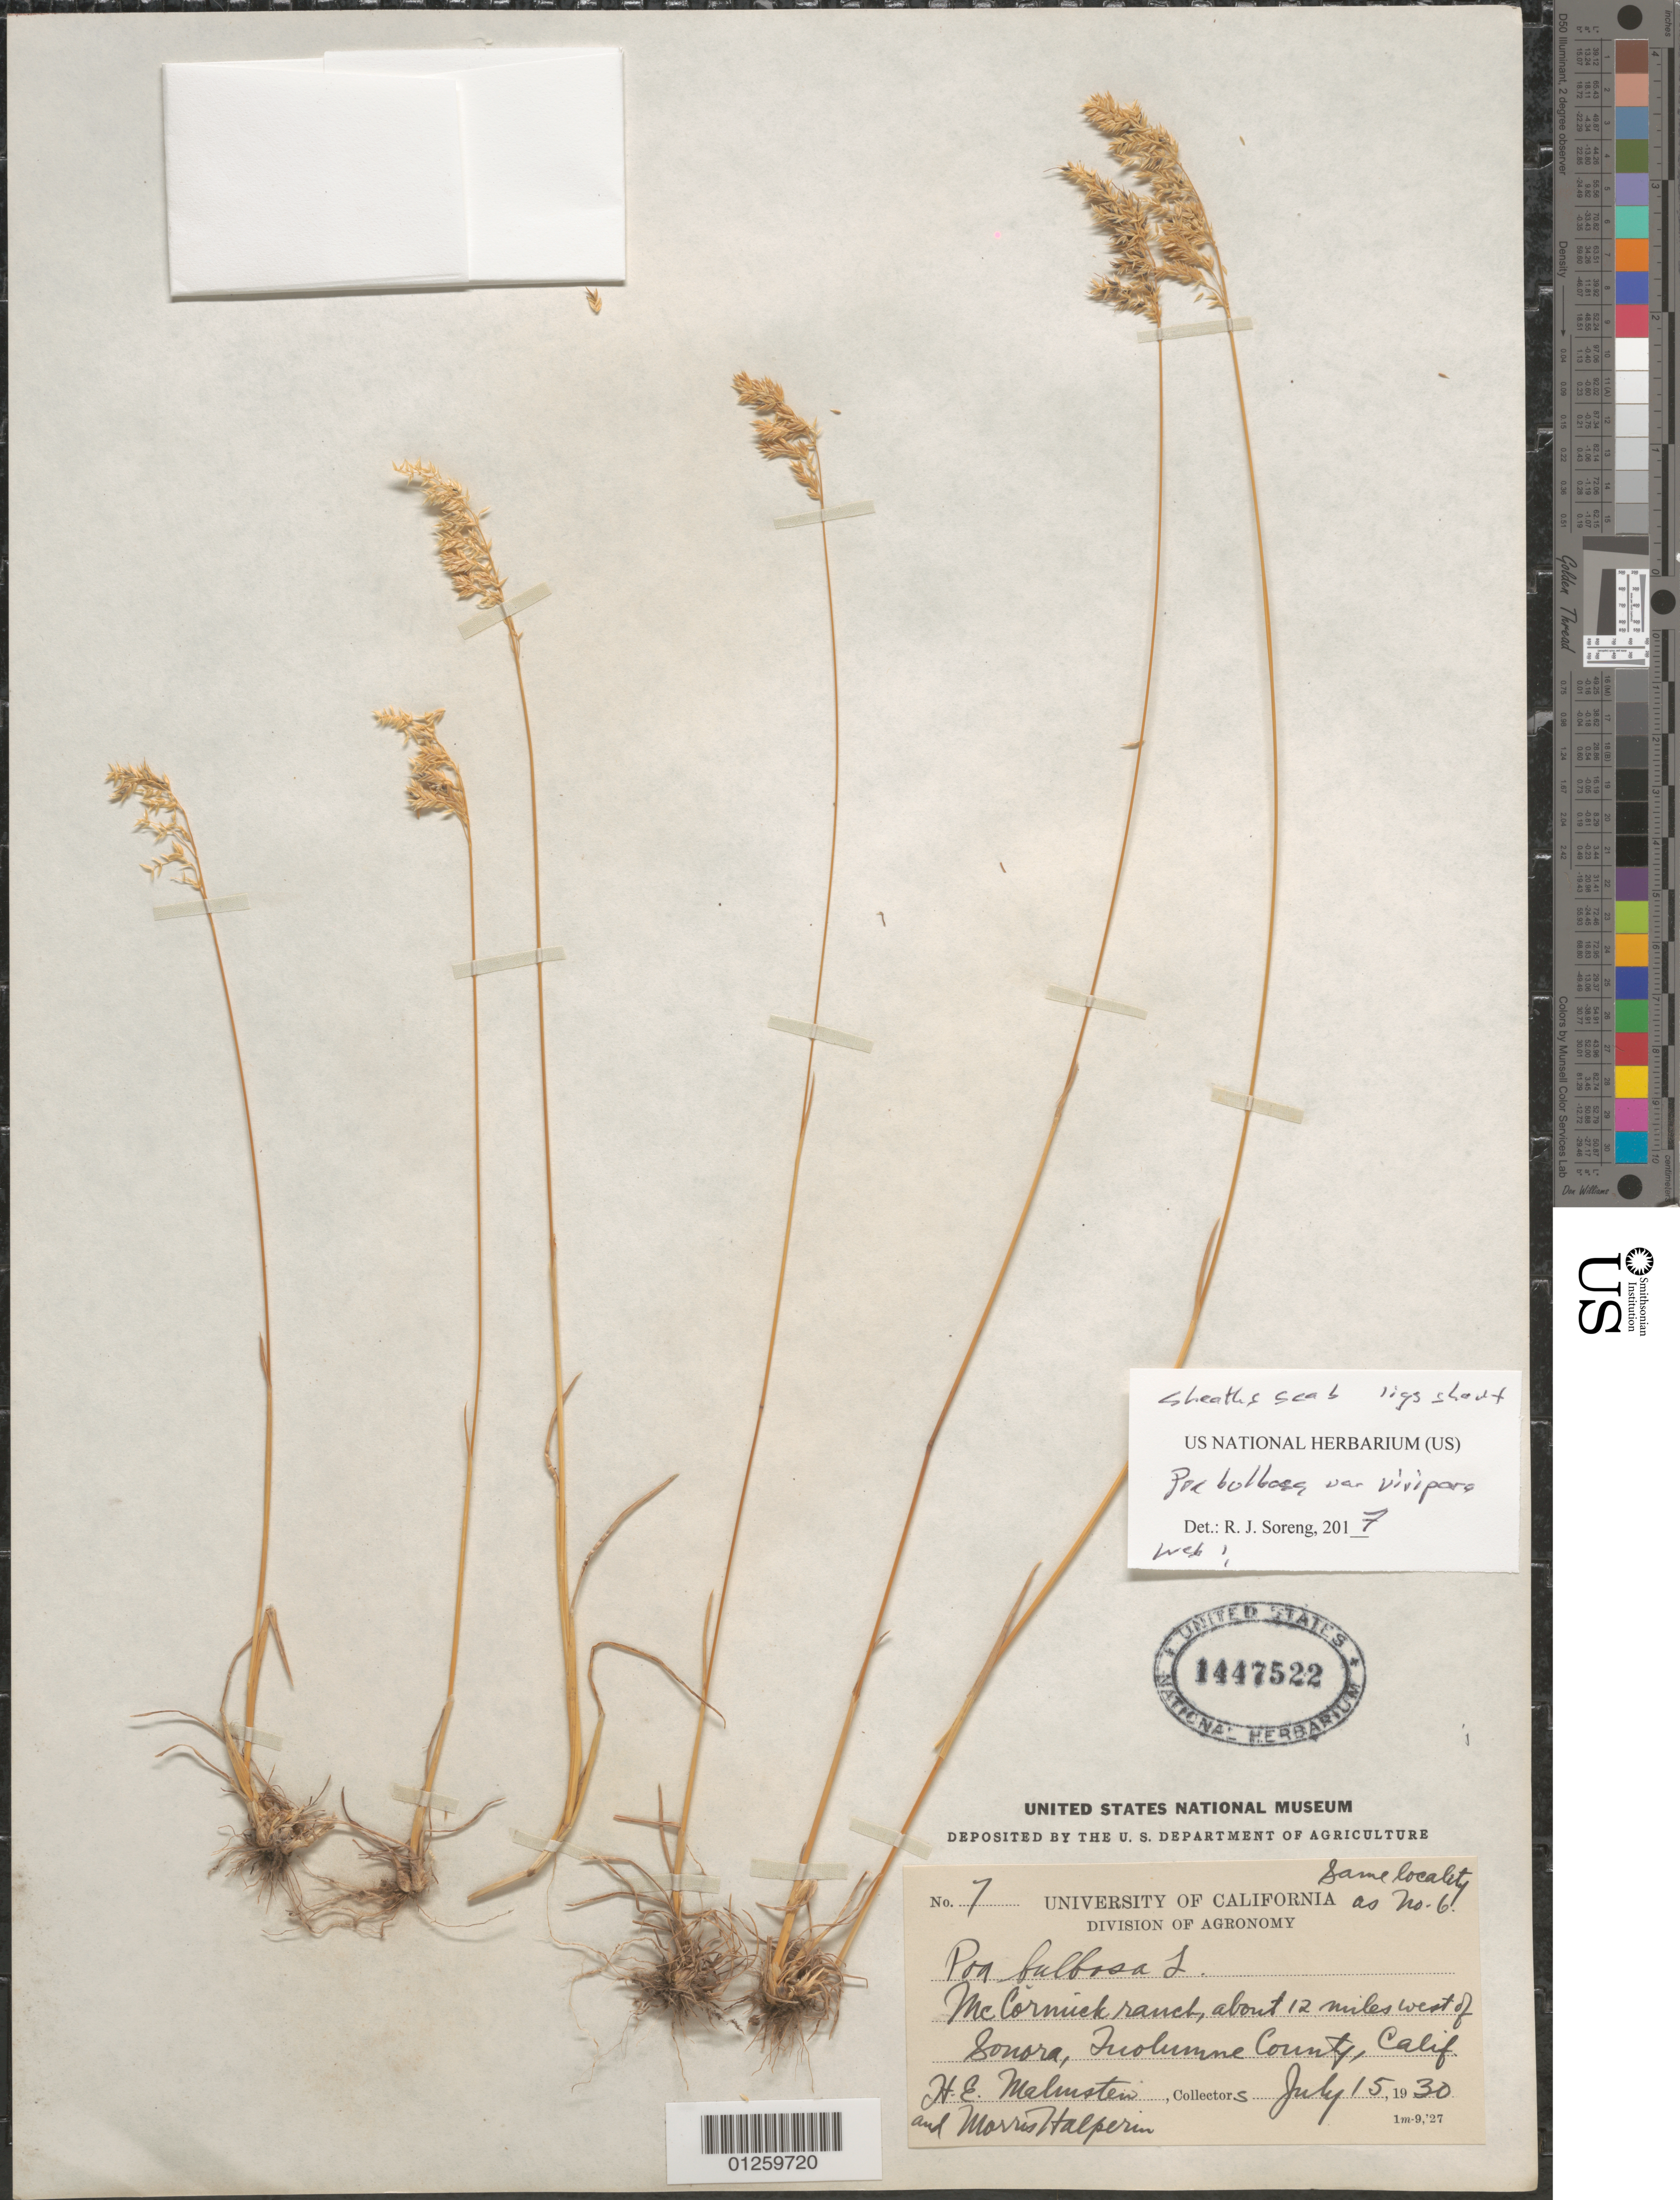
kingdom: Plantae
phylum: Tracheophyta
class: Liliopsida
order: Poales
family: Poaceae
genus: Poa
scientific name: Poa bulbosa subsp. bulbosa var. vivipara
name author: Koeler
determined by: Soreng, Robert J., Research Associate (BOT), Smithsonian Institution - National Museum of Natural History (UNITED STATES)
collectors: H. Malmsten & M. Halperin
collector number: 7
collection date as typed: July 15, 1930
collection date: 1930-07-15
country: United States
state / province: California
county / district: Tuolumne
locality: McCornick ranch, about 12 miles west of Sonora.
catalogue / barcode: US 1447522